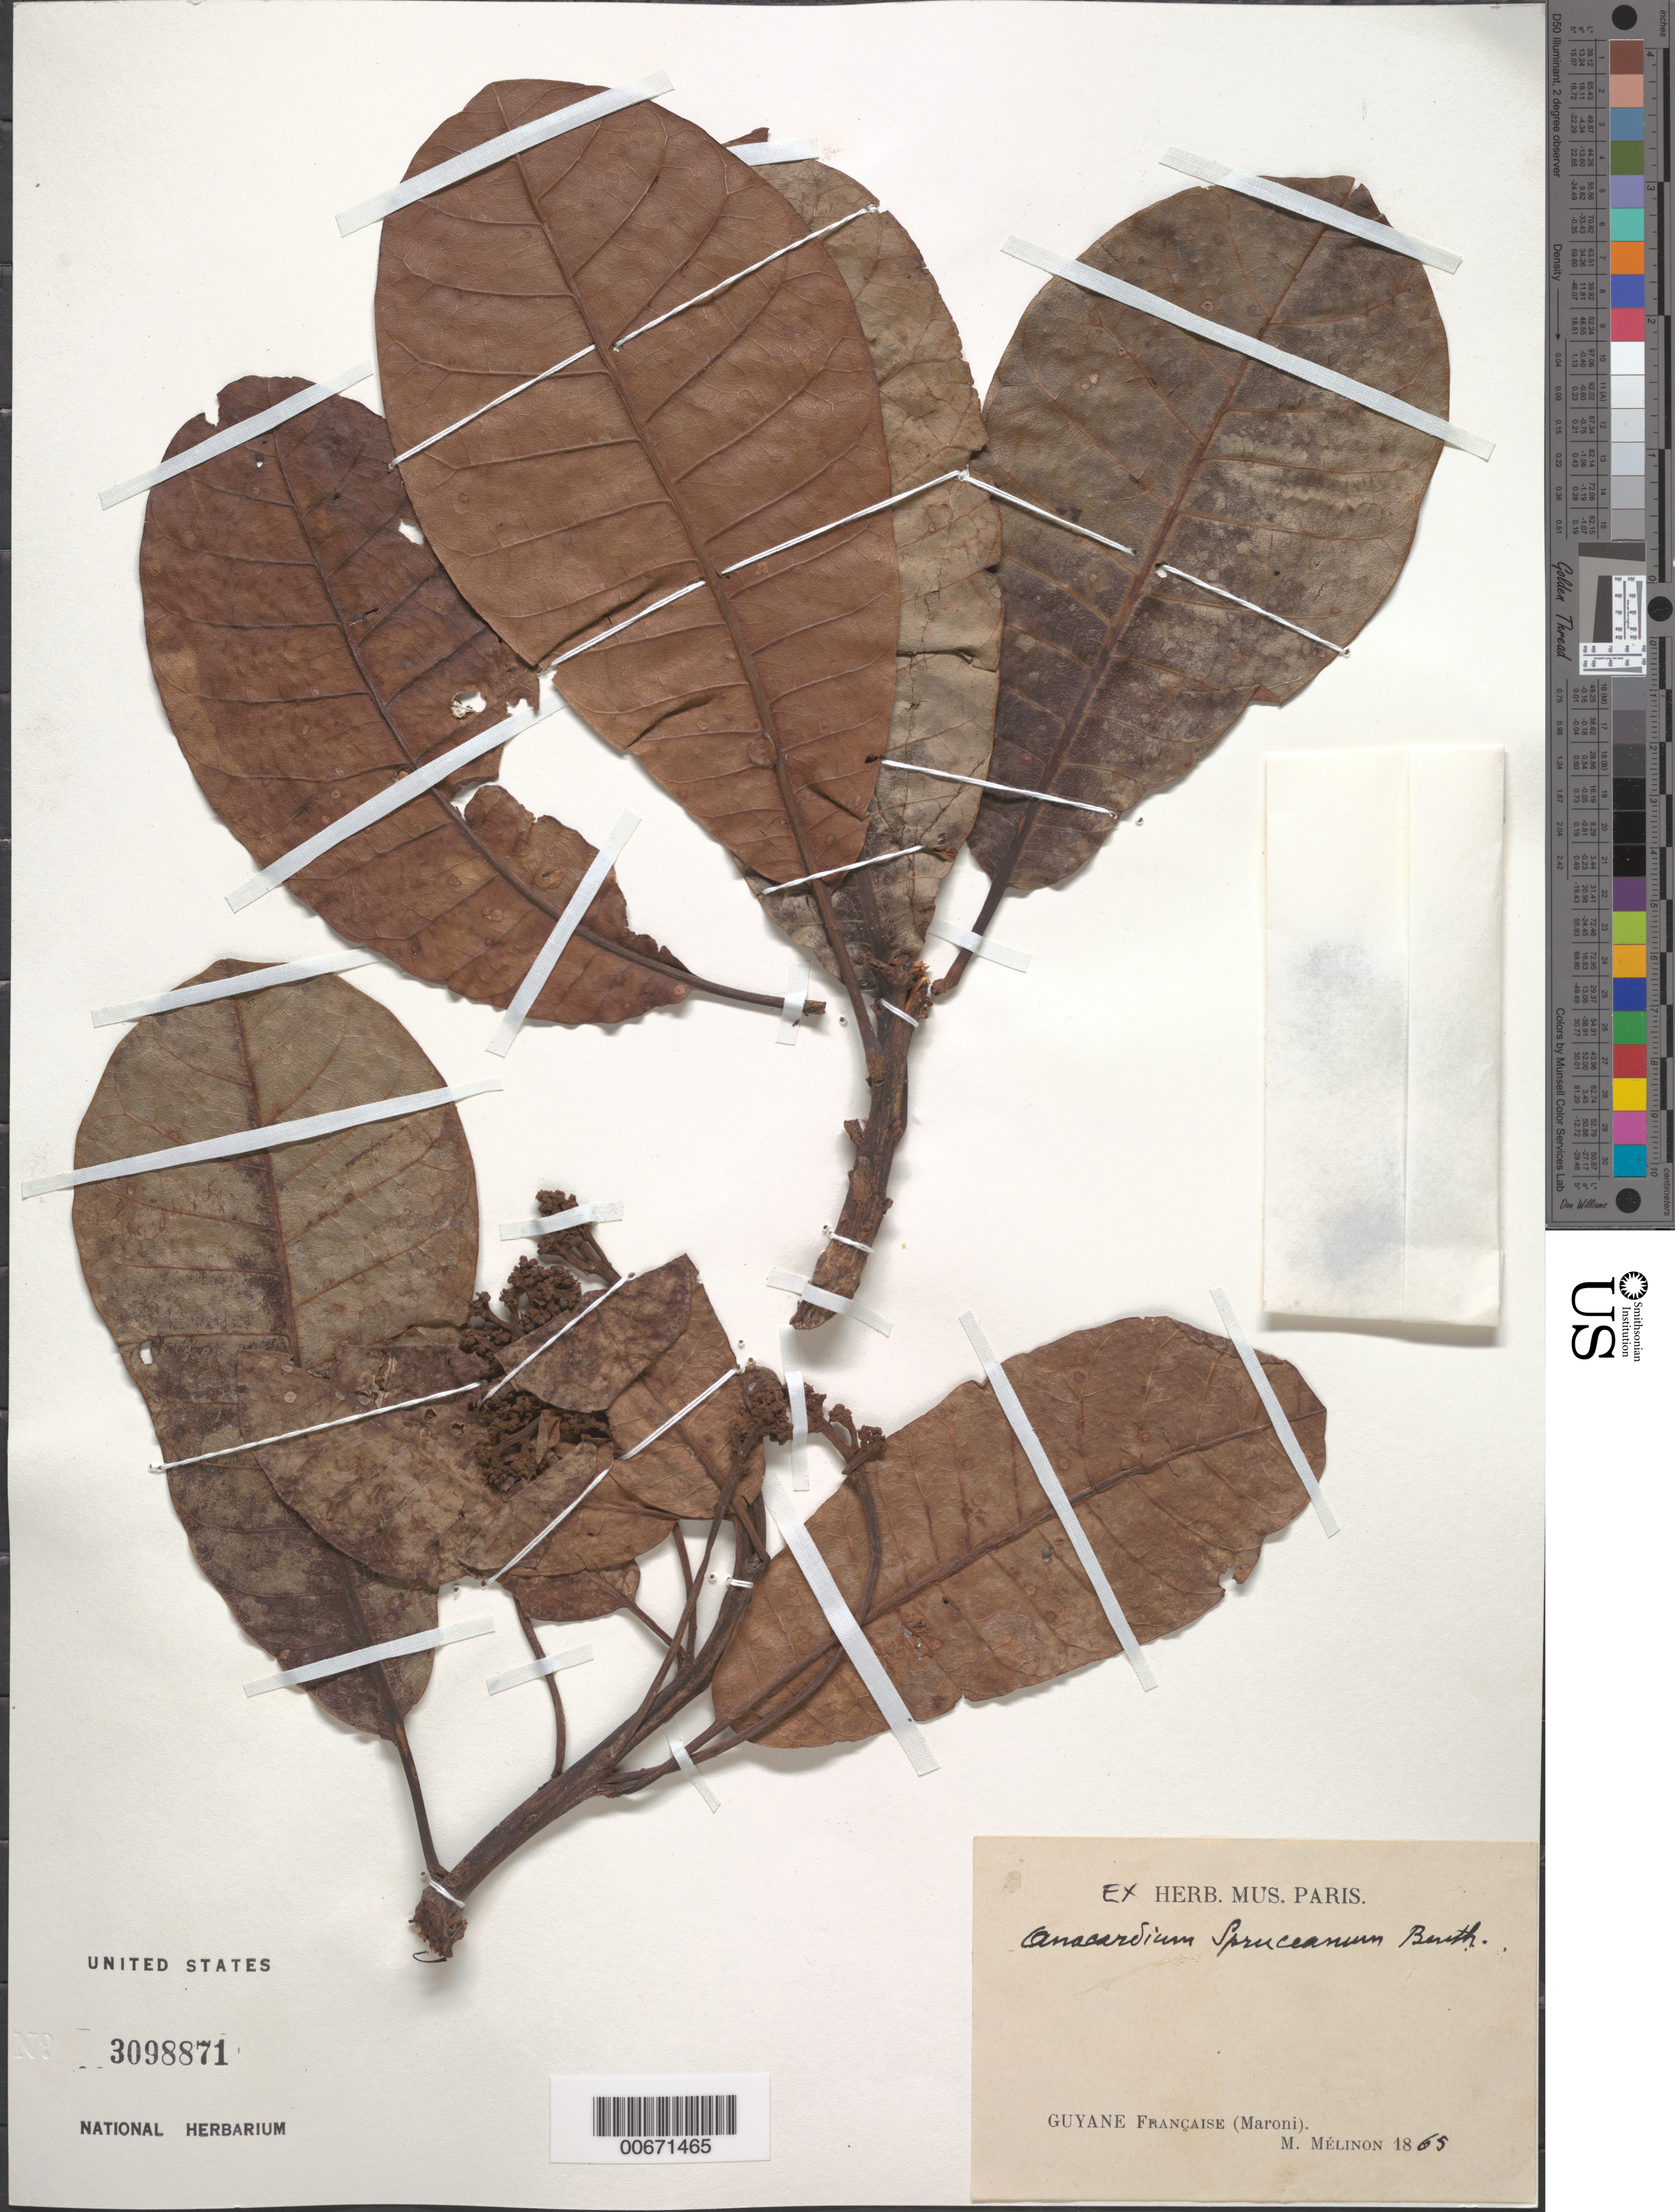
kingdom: Plantae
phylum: Tracheophyta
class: Magnoliopsida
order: Sapindales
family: Anacardiaceae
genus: Anacardium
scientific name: Anacardium spruceanum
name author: Benth. ex Engl.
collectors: E. Mélinon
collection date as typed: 1865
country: French Guiana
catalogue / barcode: US 3098871